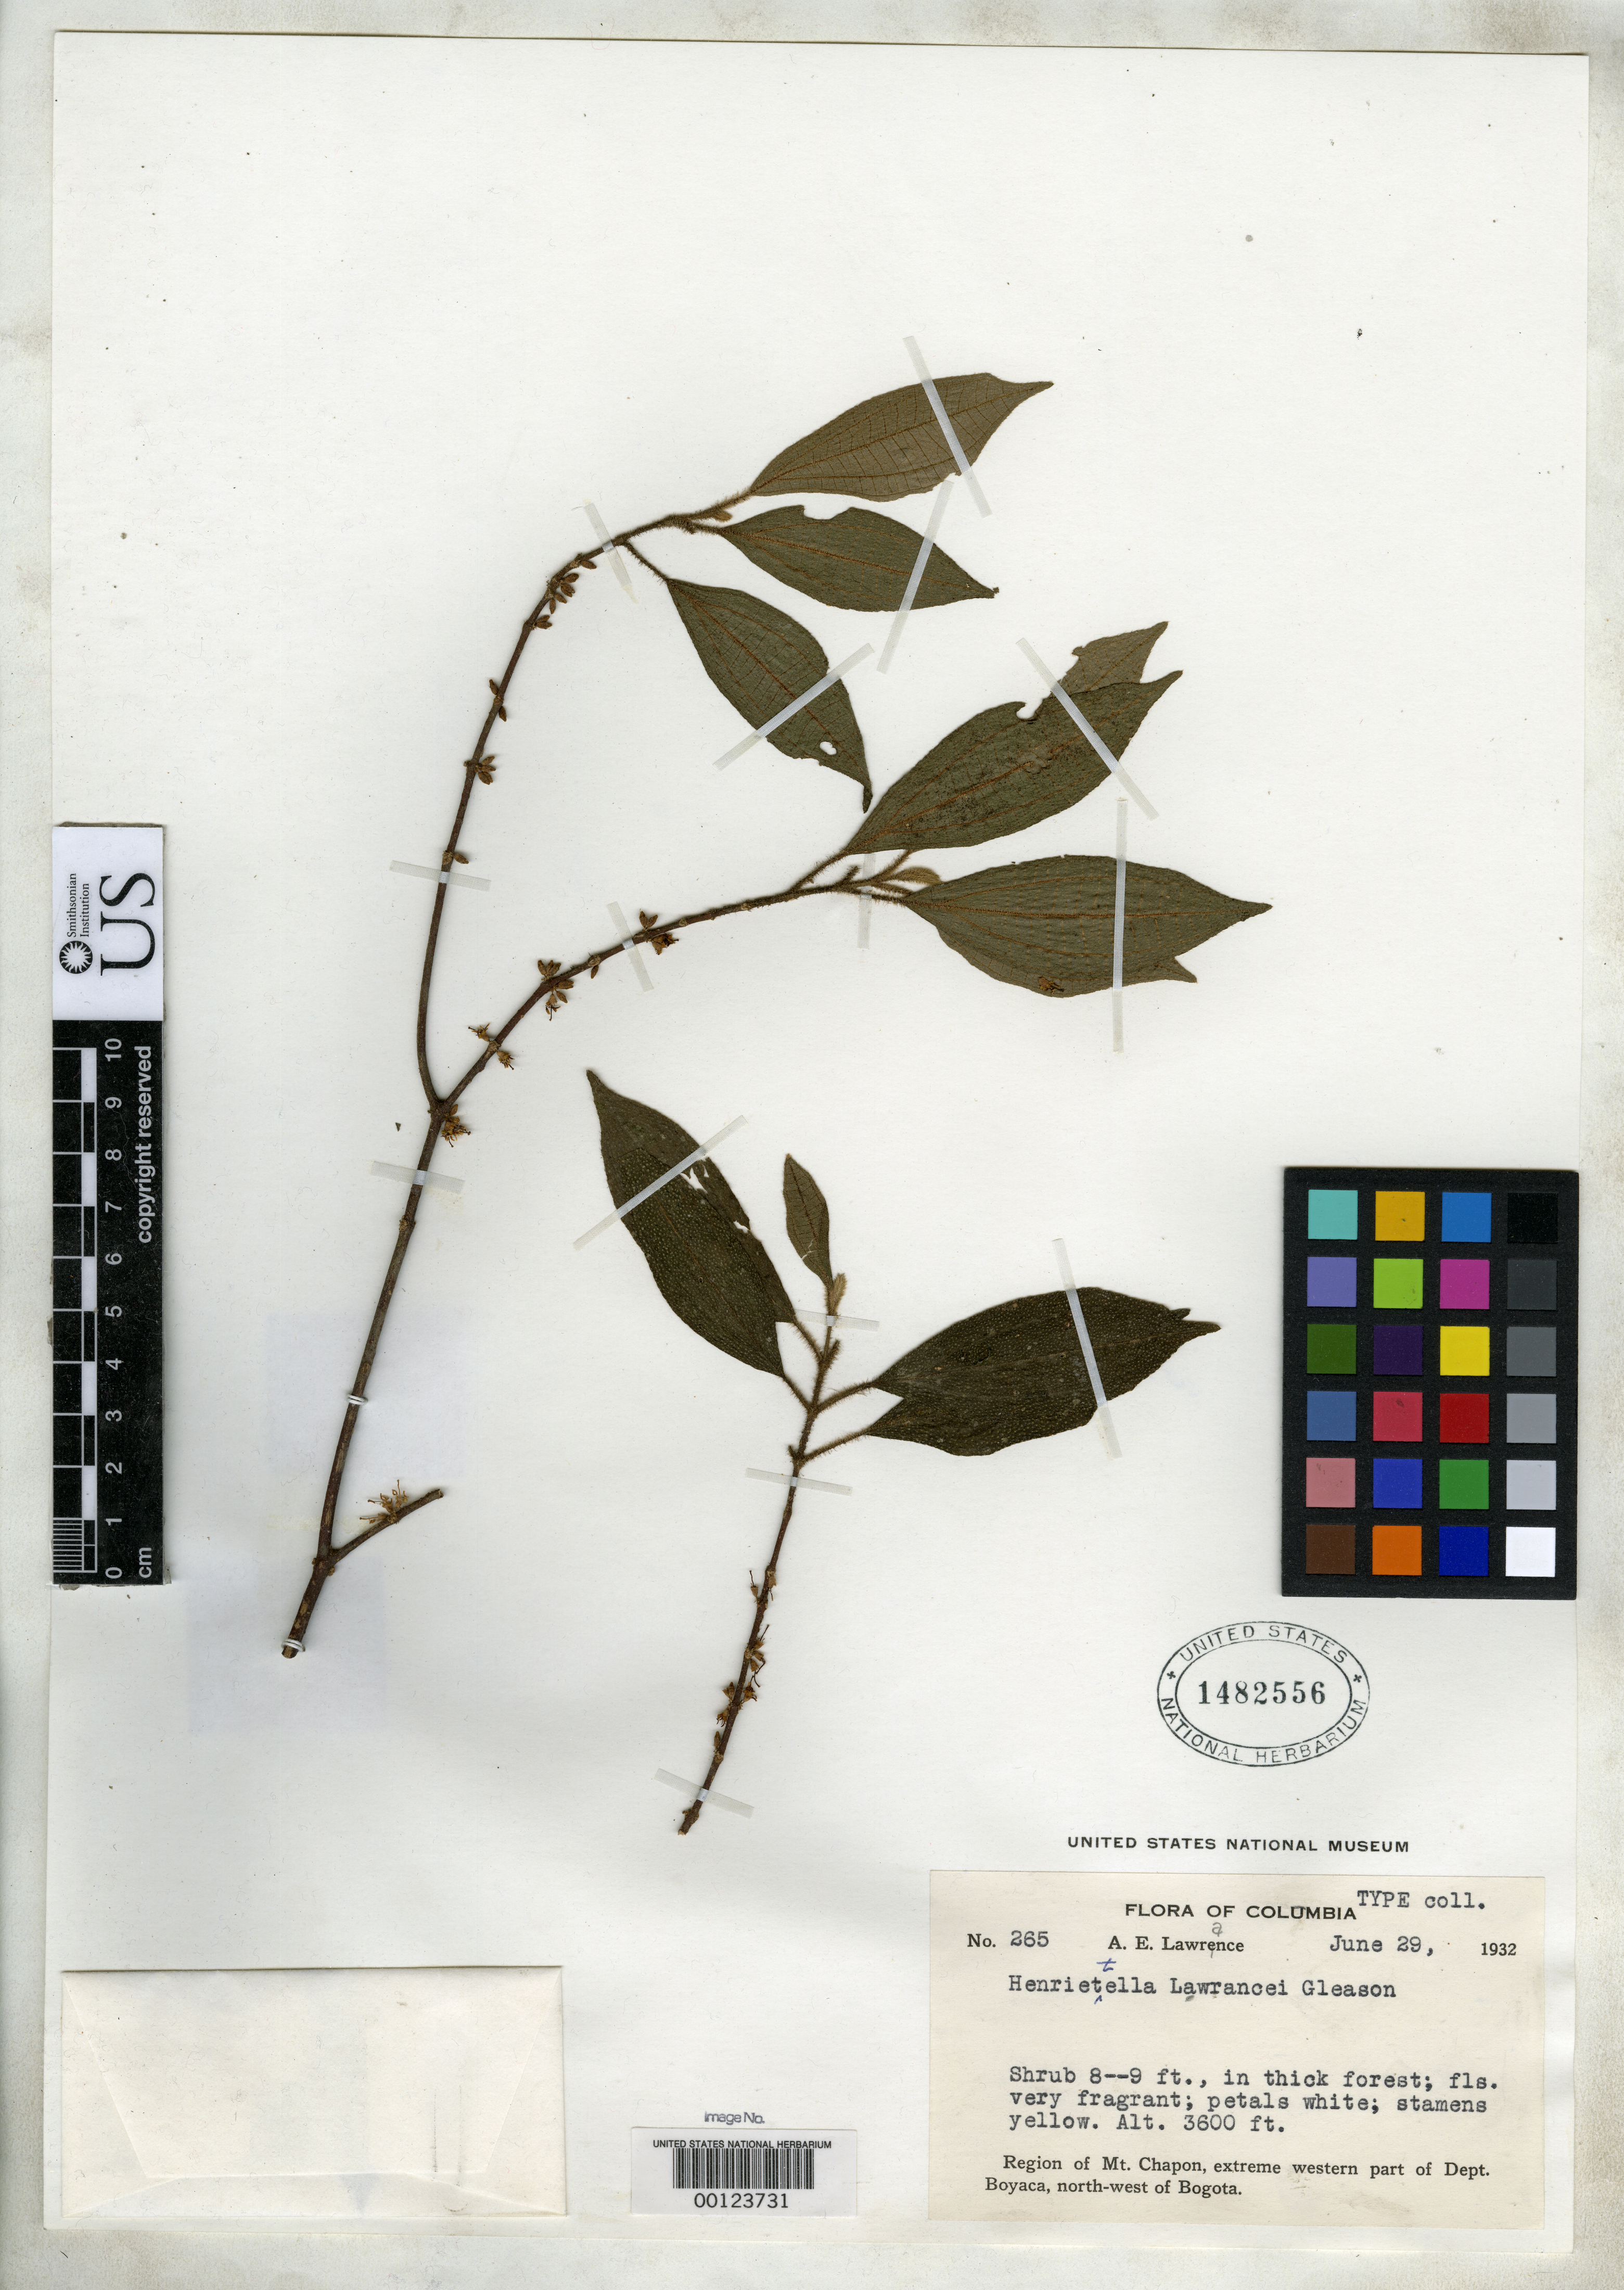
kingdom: Plantae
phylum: Tracheophyta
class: Magnoliopsida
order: Myrtales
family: Melastomataceae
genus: Henriettella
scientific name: Henriettella lawrancei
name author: Gleason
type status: Isotype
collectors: A. Lawrance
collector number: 265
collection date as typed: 29 Jun 1932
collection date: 1932-06-29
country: Colombia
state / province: Boyacá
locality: Mt. Chapon, NW of Bogota.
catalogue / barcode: US 1482556